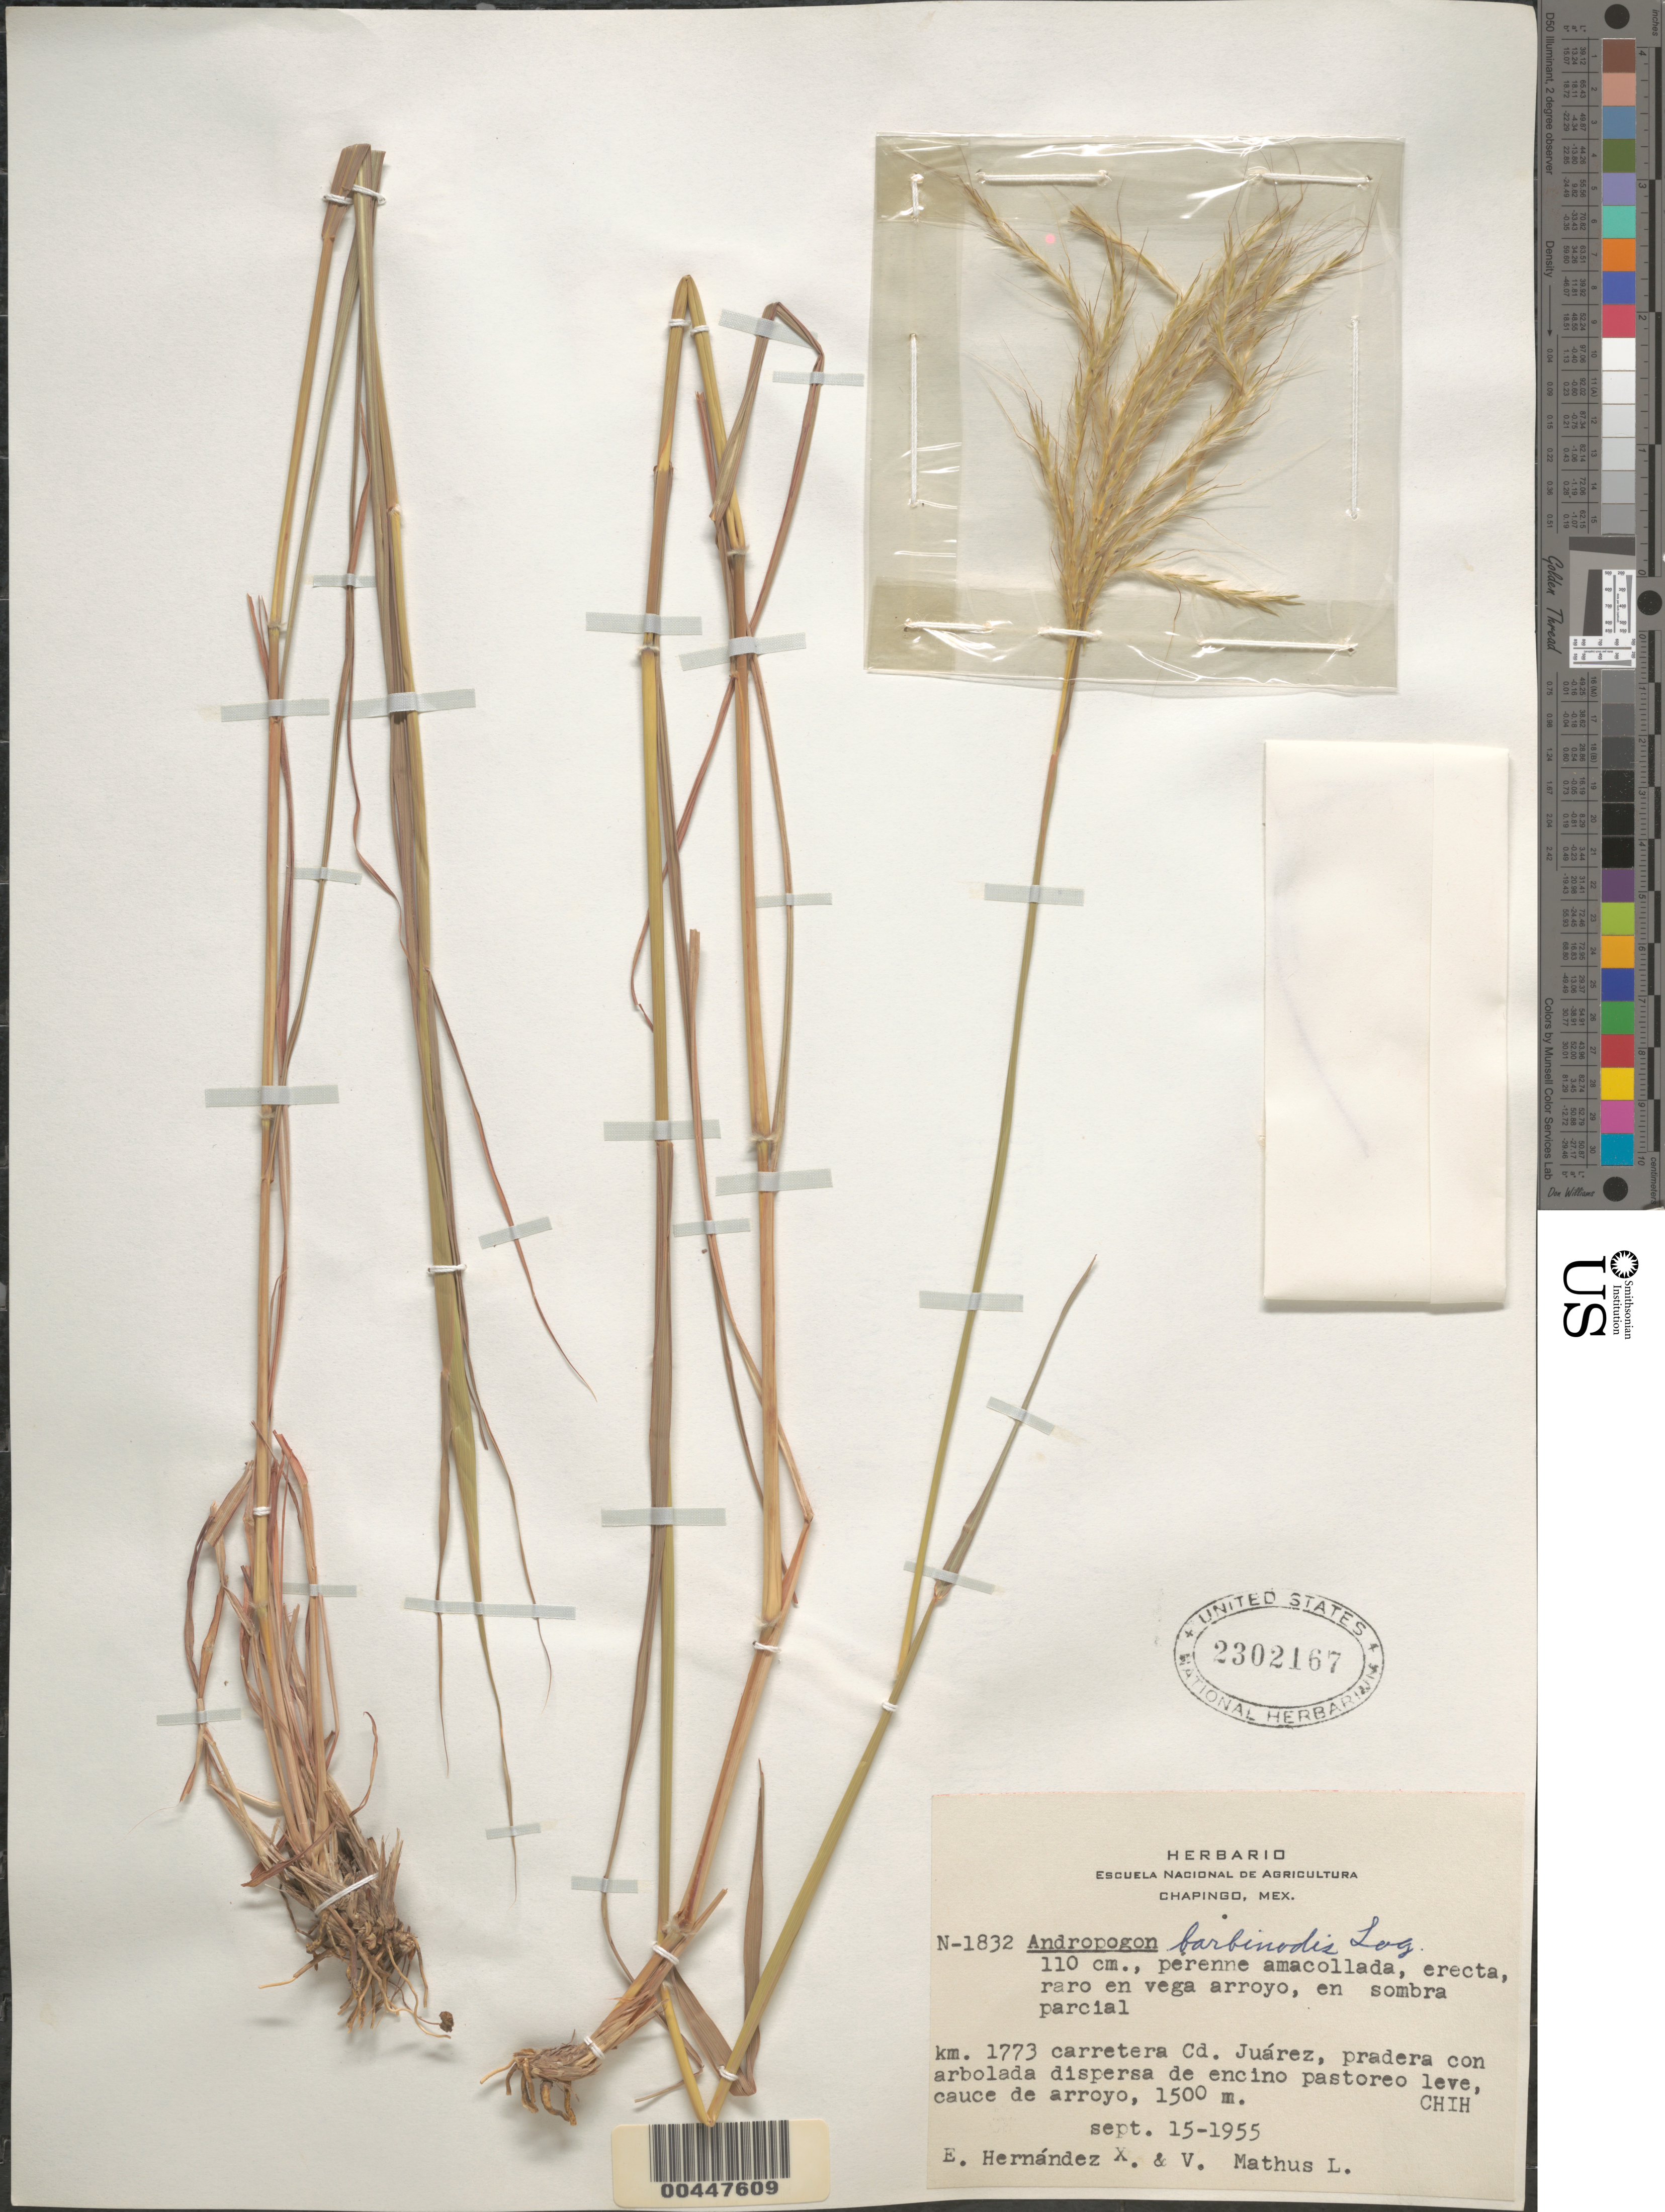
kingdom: Plantae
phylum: Tracheophyta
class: Liliopsida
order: Poales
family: Poaceae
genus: Andropogon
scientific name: Andropogon barbinodis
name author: Lag.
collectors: E. I. Hernández-X. & V. Mathus L.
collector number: n-1832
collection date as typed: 15 Sep 1955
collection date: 1955-09-15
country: Mexico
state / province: Chihuahua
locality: Km 1773 carretera Cd. Juárez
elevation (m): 1500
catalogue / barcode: US 2302167